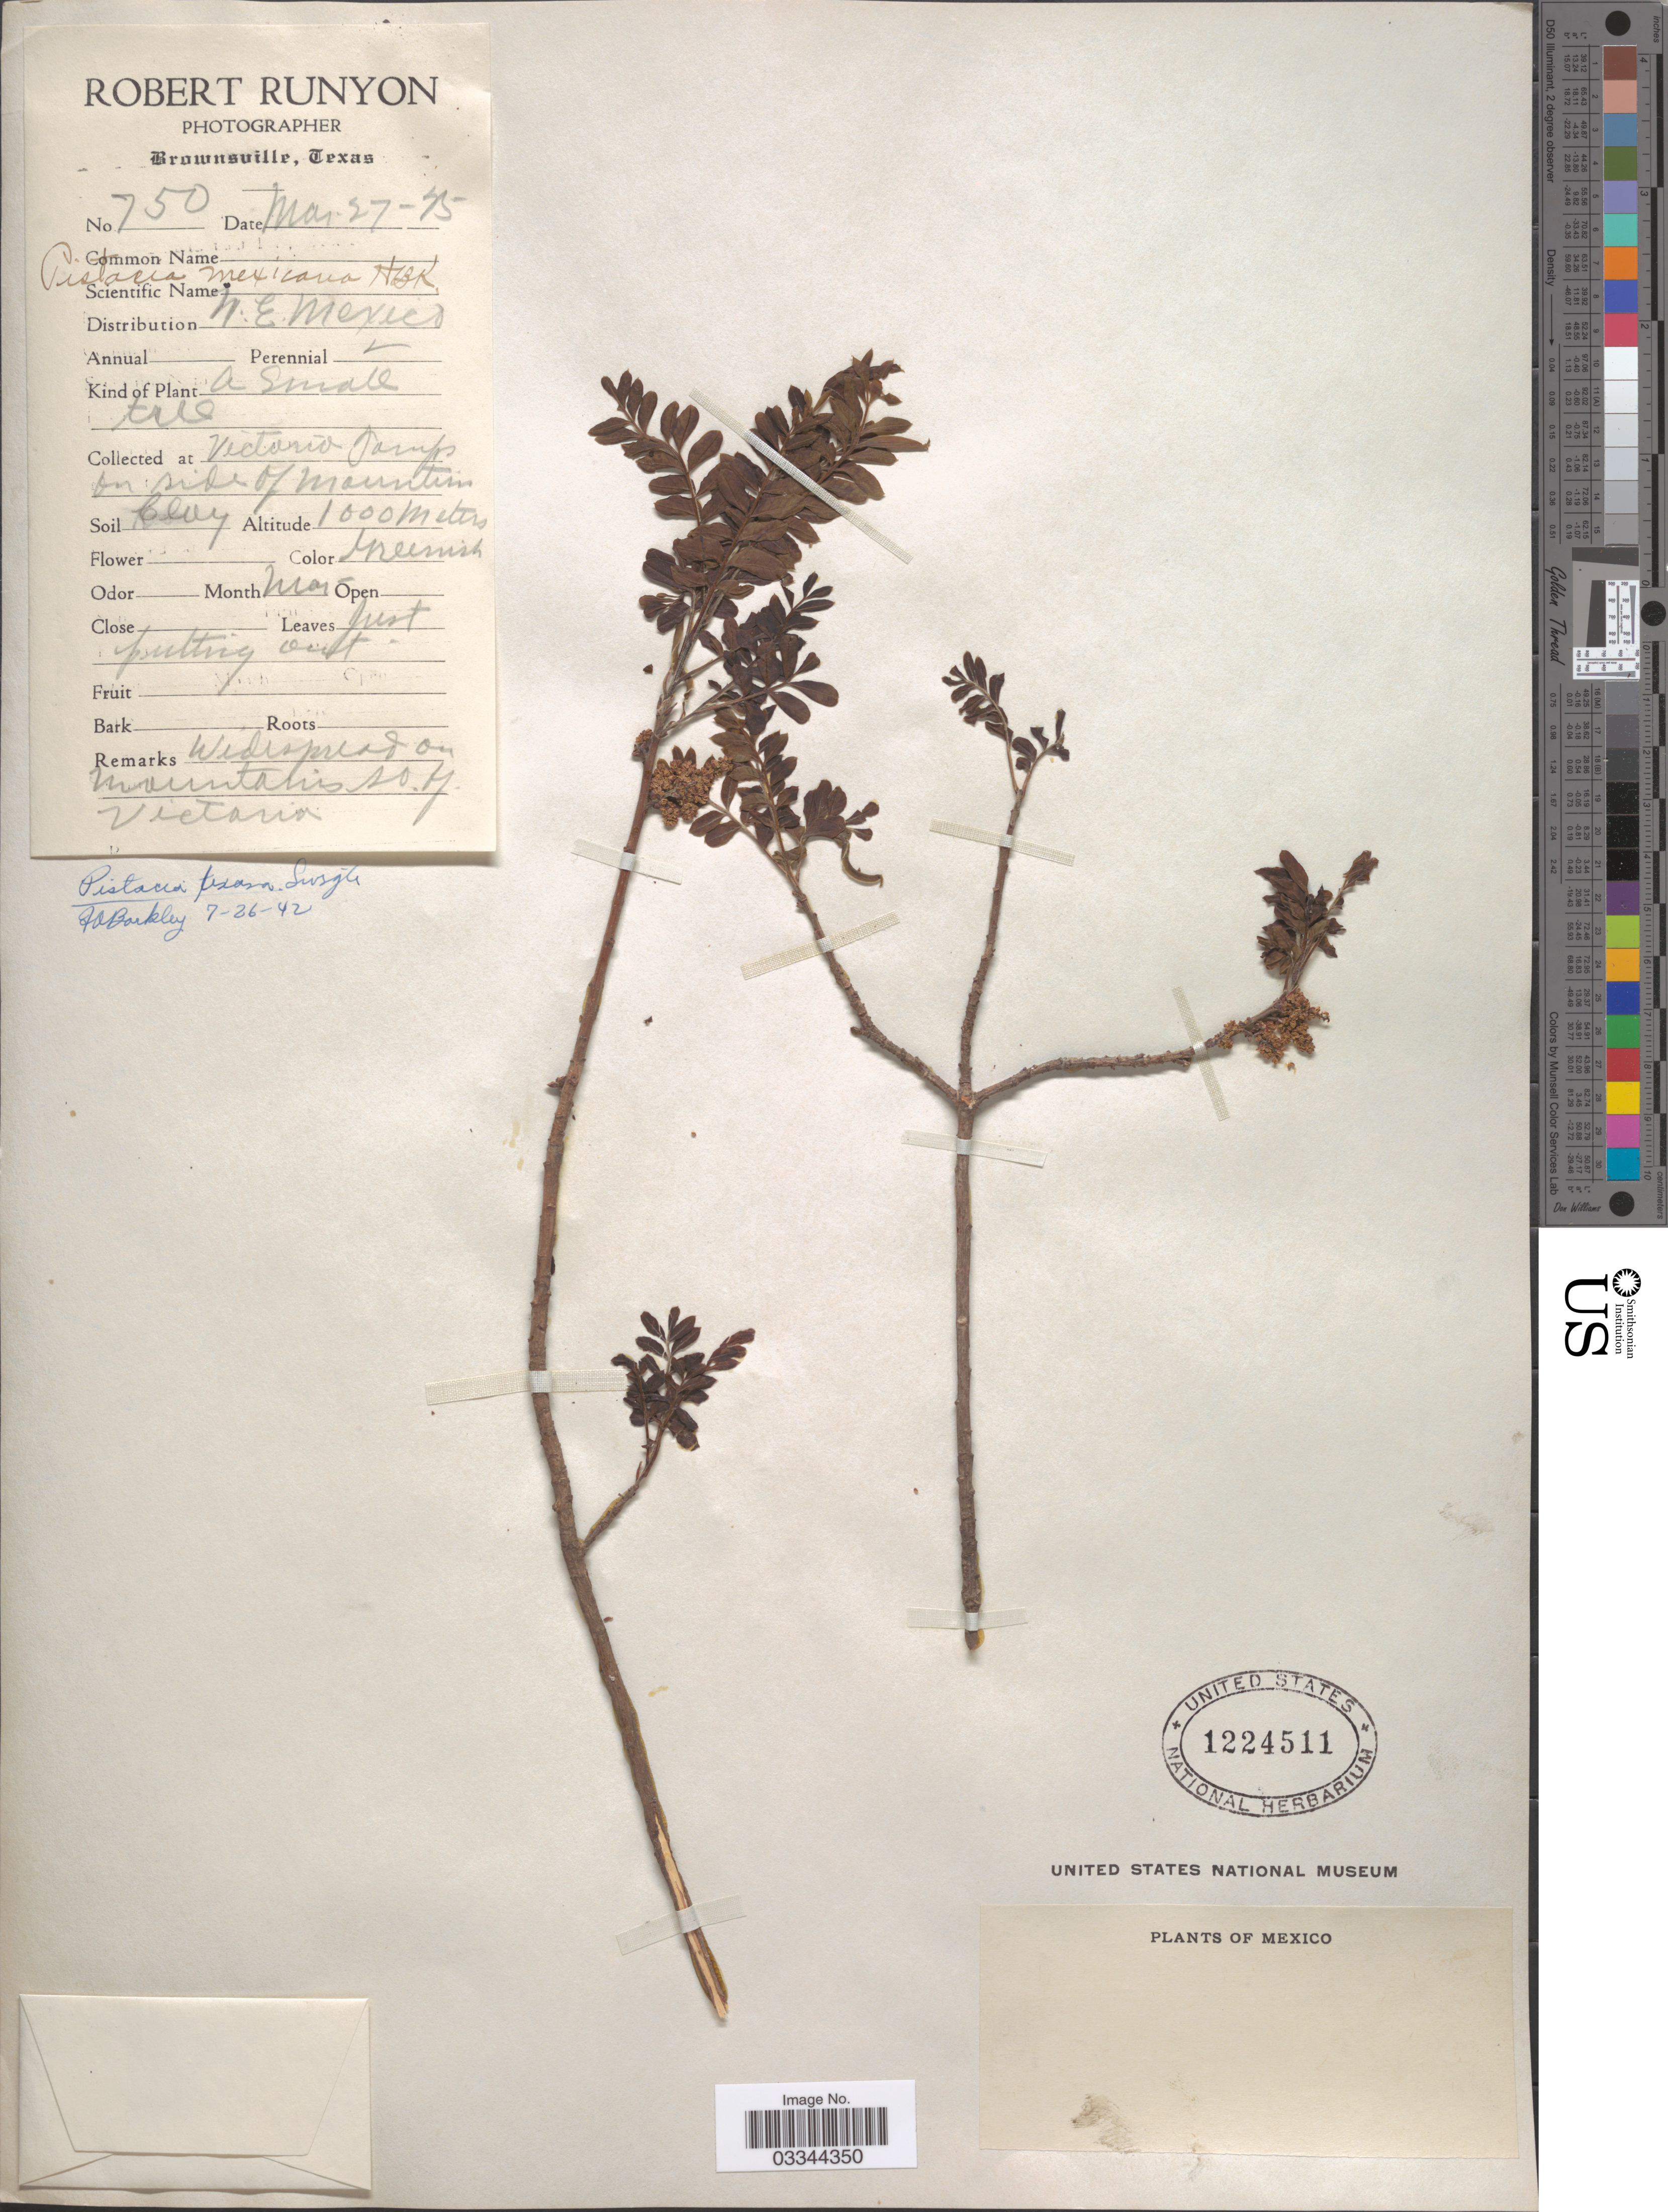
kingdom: Plantae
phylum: Tracheophyta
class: Magnoliopsida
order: Sapindales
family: Anacardiaceae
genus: Pistacia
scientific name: Pistacia mexicana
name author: Kunth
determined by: Mitchell, John D.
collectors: R. Runyon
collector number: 750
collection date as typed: Transcribed d/m/y: 27/3/25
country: Mexico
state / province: Tamaulipas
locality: Victoria.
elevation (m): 1000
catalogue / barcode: US 1224511